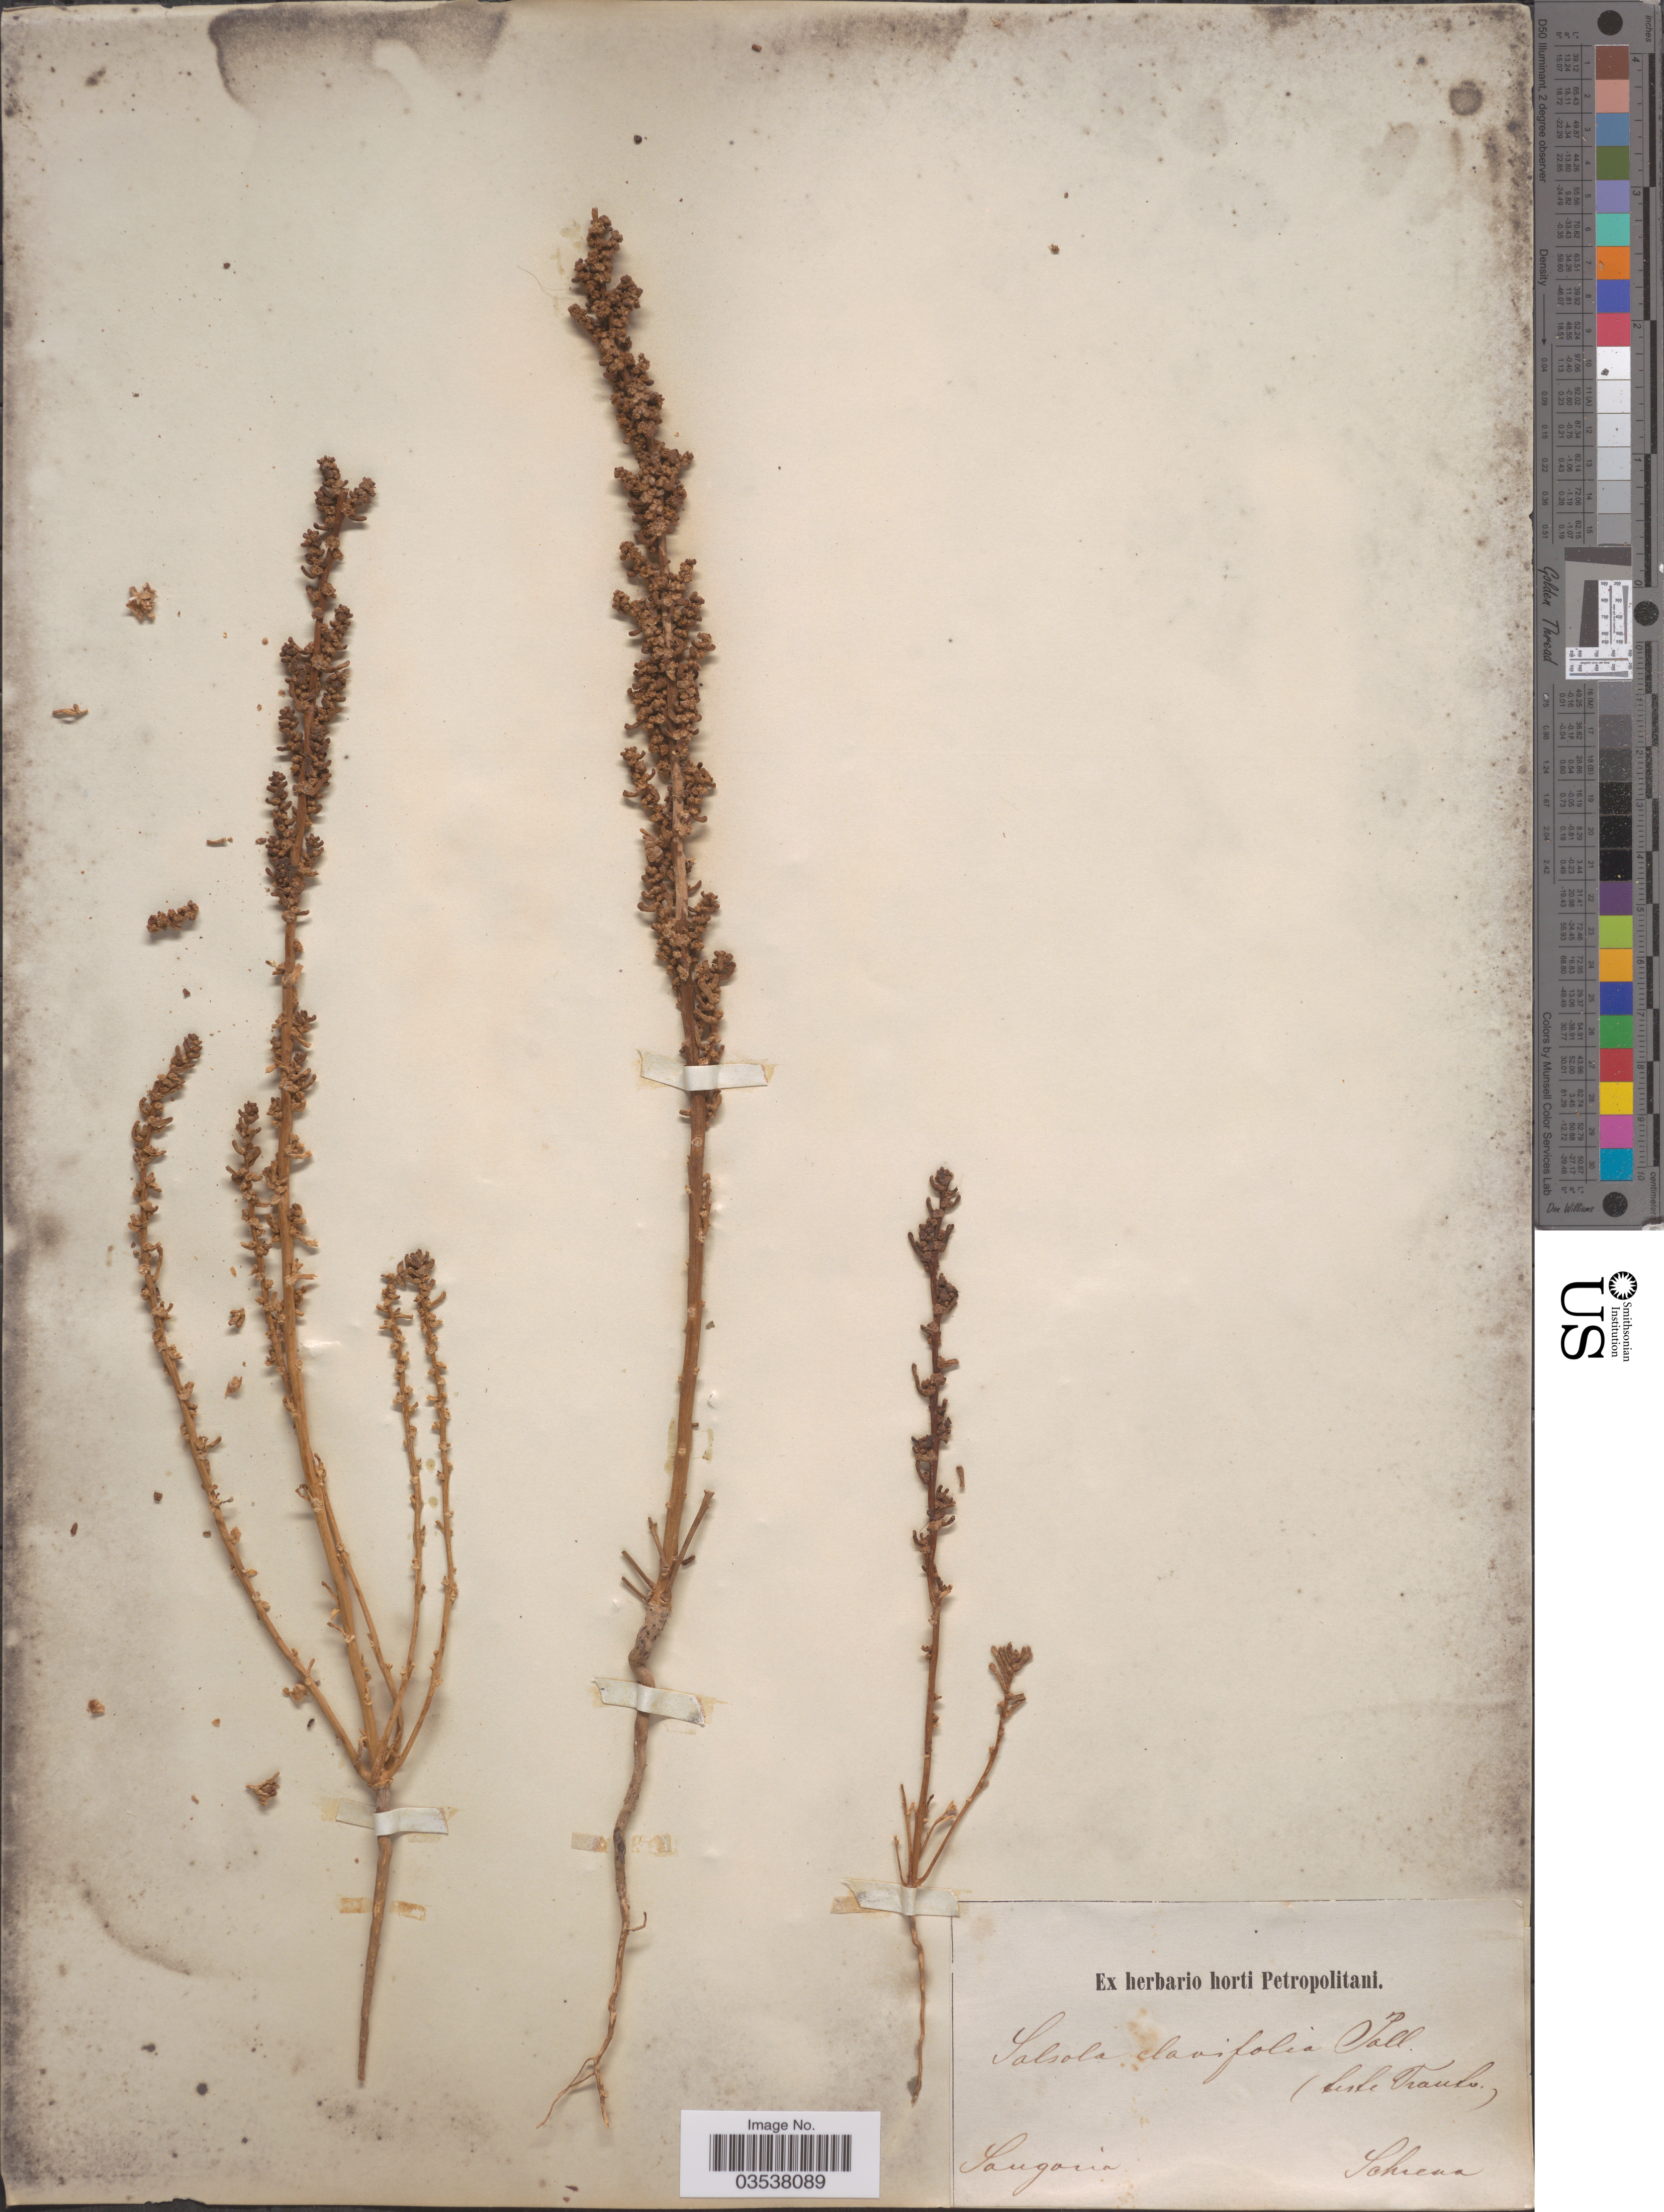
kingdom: Plantae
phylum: Tracheophyta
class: Magnoliopsida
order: Caryophyllales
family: Amaranthaceae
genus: Soda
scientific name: Soda foliosa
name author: (L.) Akhani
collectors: A.G. Schrenk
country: Kazakhstan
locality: Songaria.